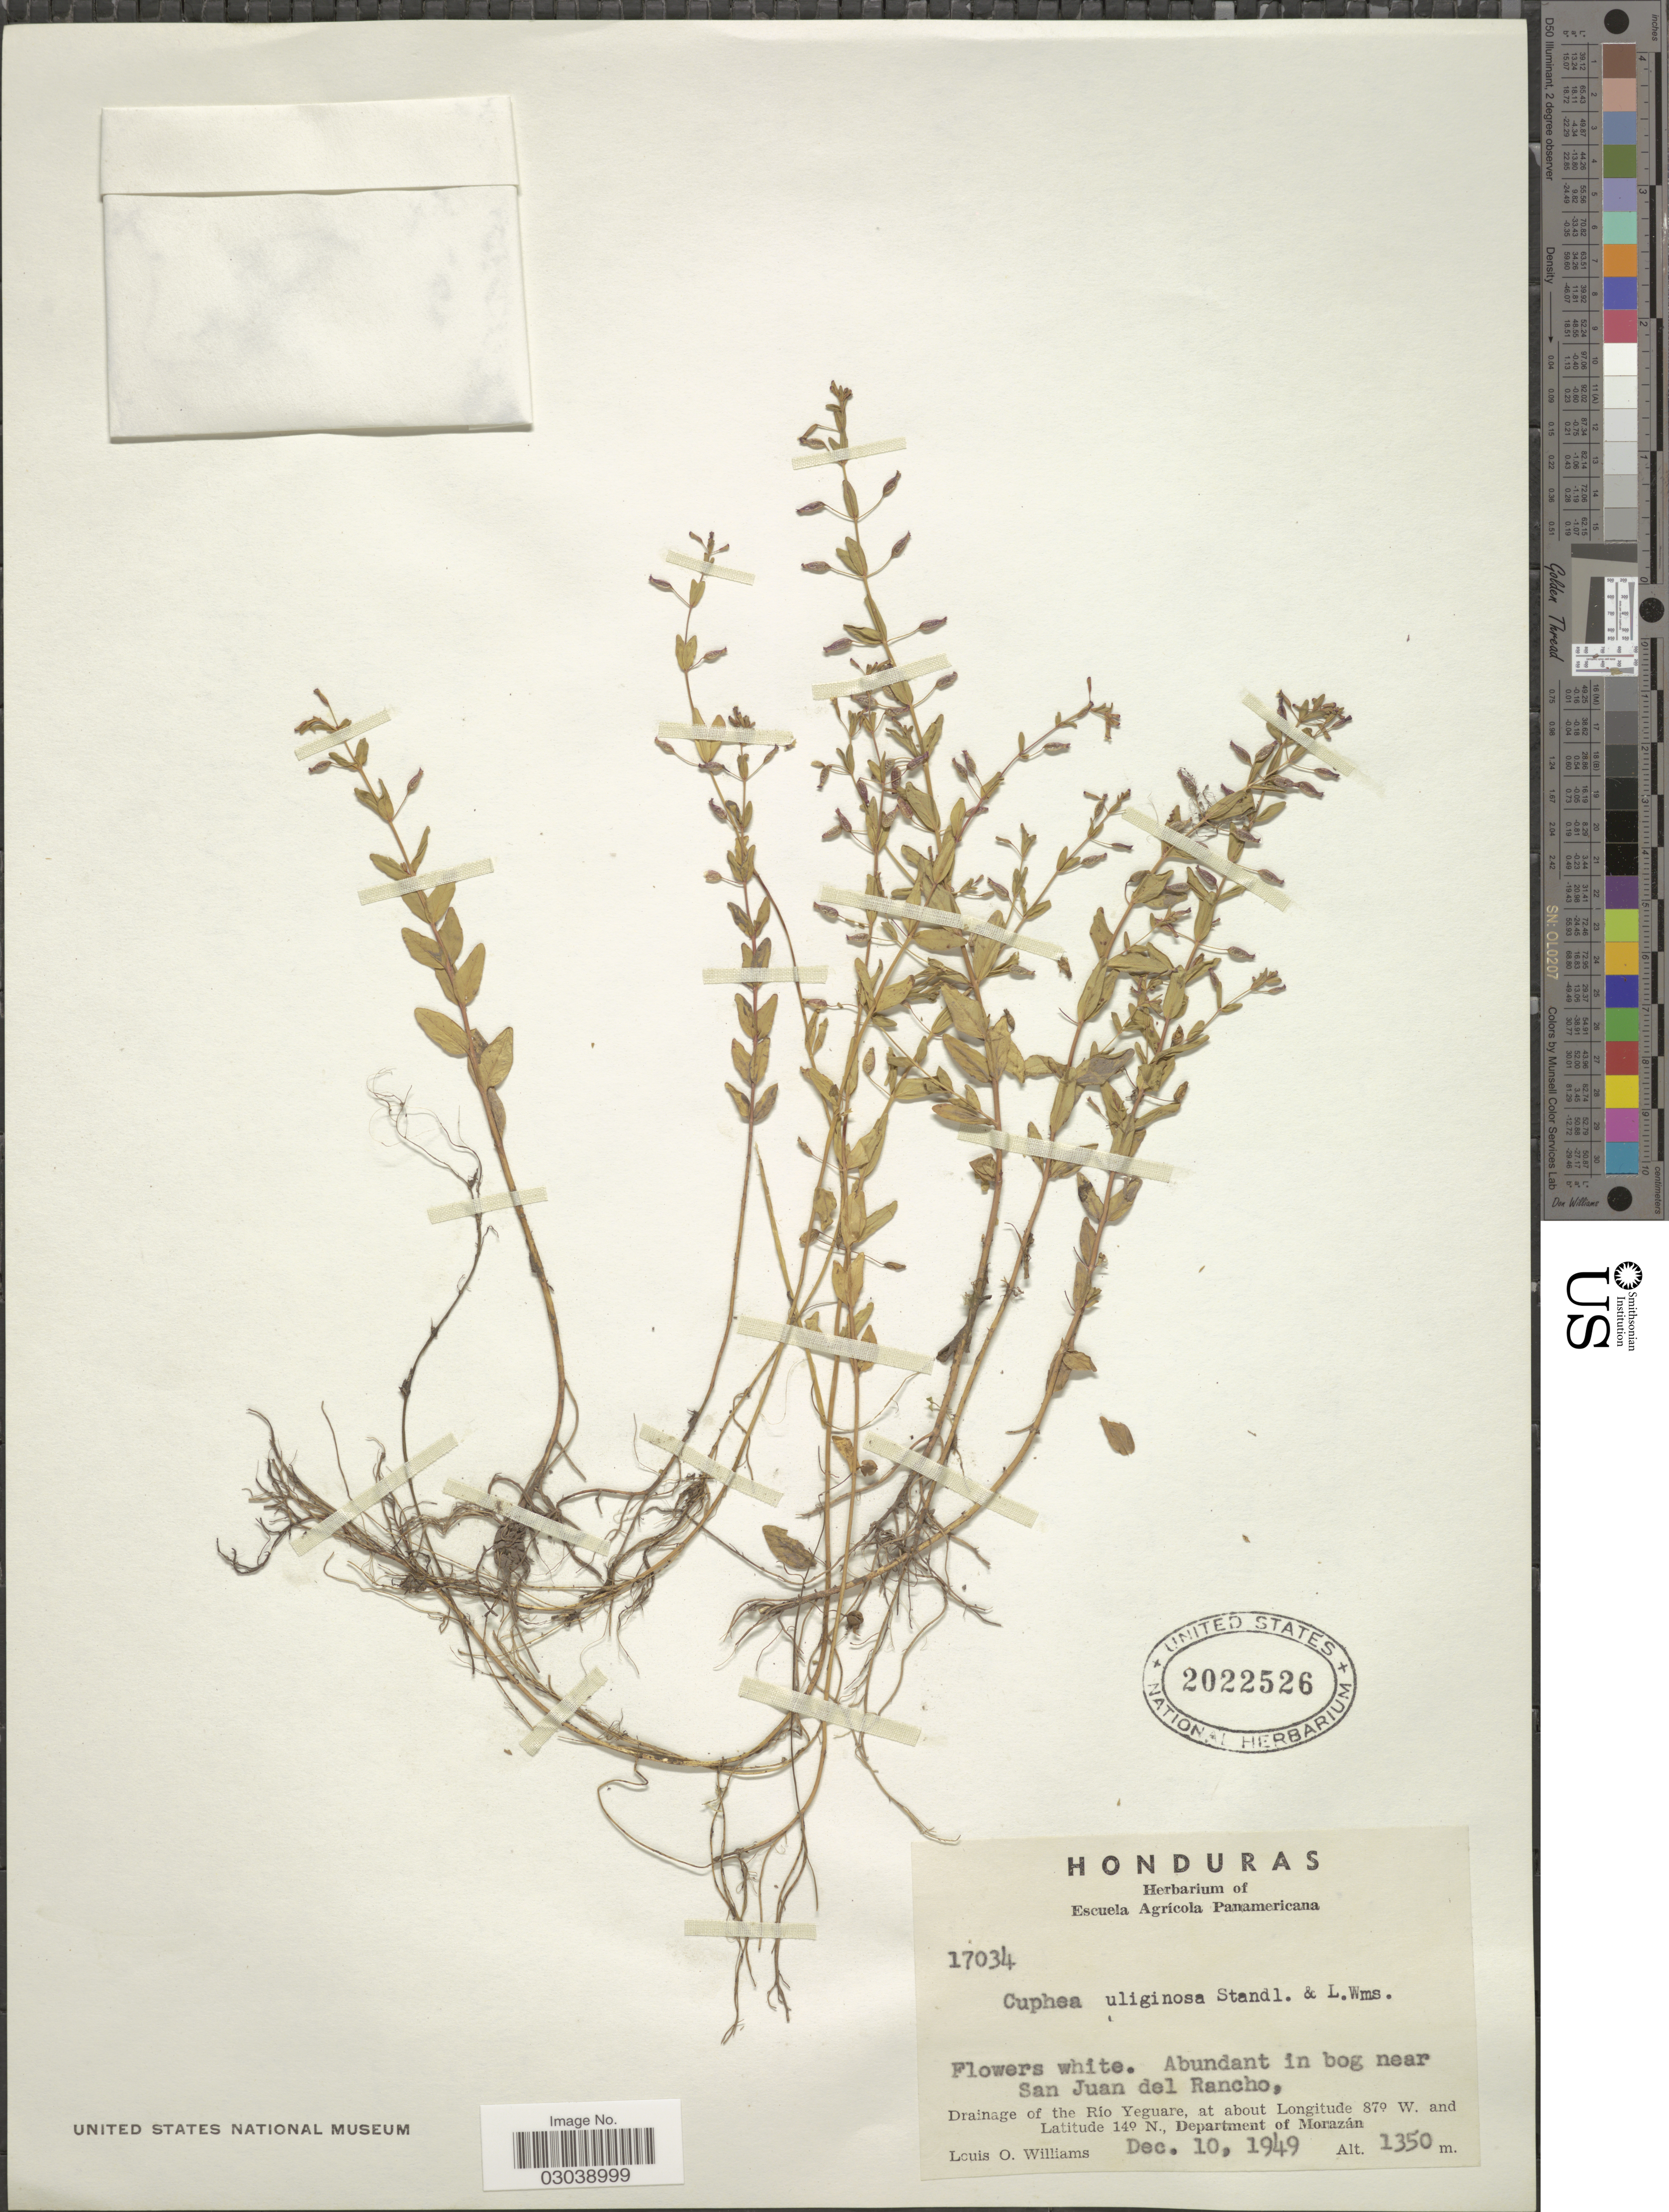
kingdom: Plantae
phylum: Tracheophyta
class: Magnoliopsida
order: Myrtales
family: Lythraceae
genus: Cuphea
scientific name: Cuphea uliginosa Standl. & Ll. Williams, ined.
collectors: L. O. Williams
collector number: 17034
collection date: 1949-12-10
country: Honduras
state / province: Fco. Morazán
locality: Drainage of the Río Yeguare, Department of Morazán, Abundant in bog near San Juan del Rancho.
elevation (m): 1350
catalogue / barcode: US 2022526